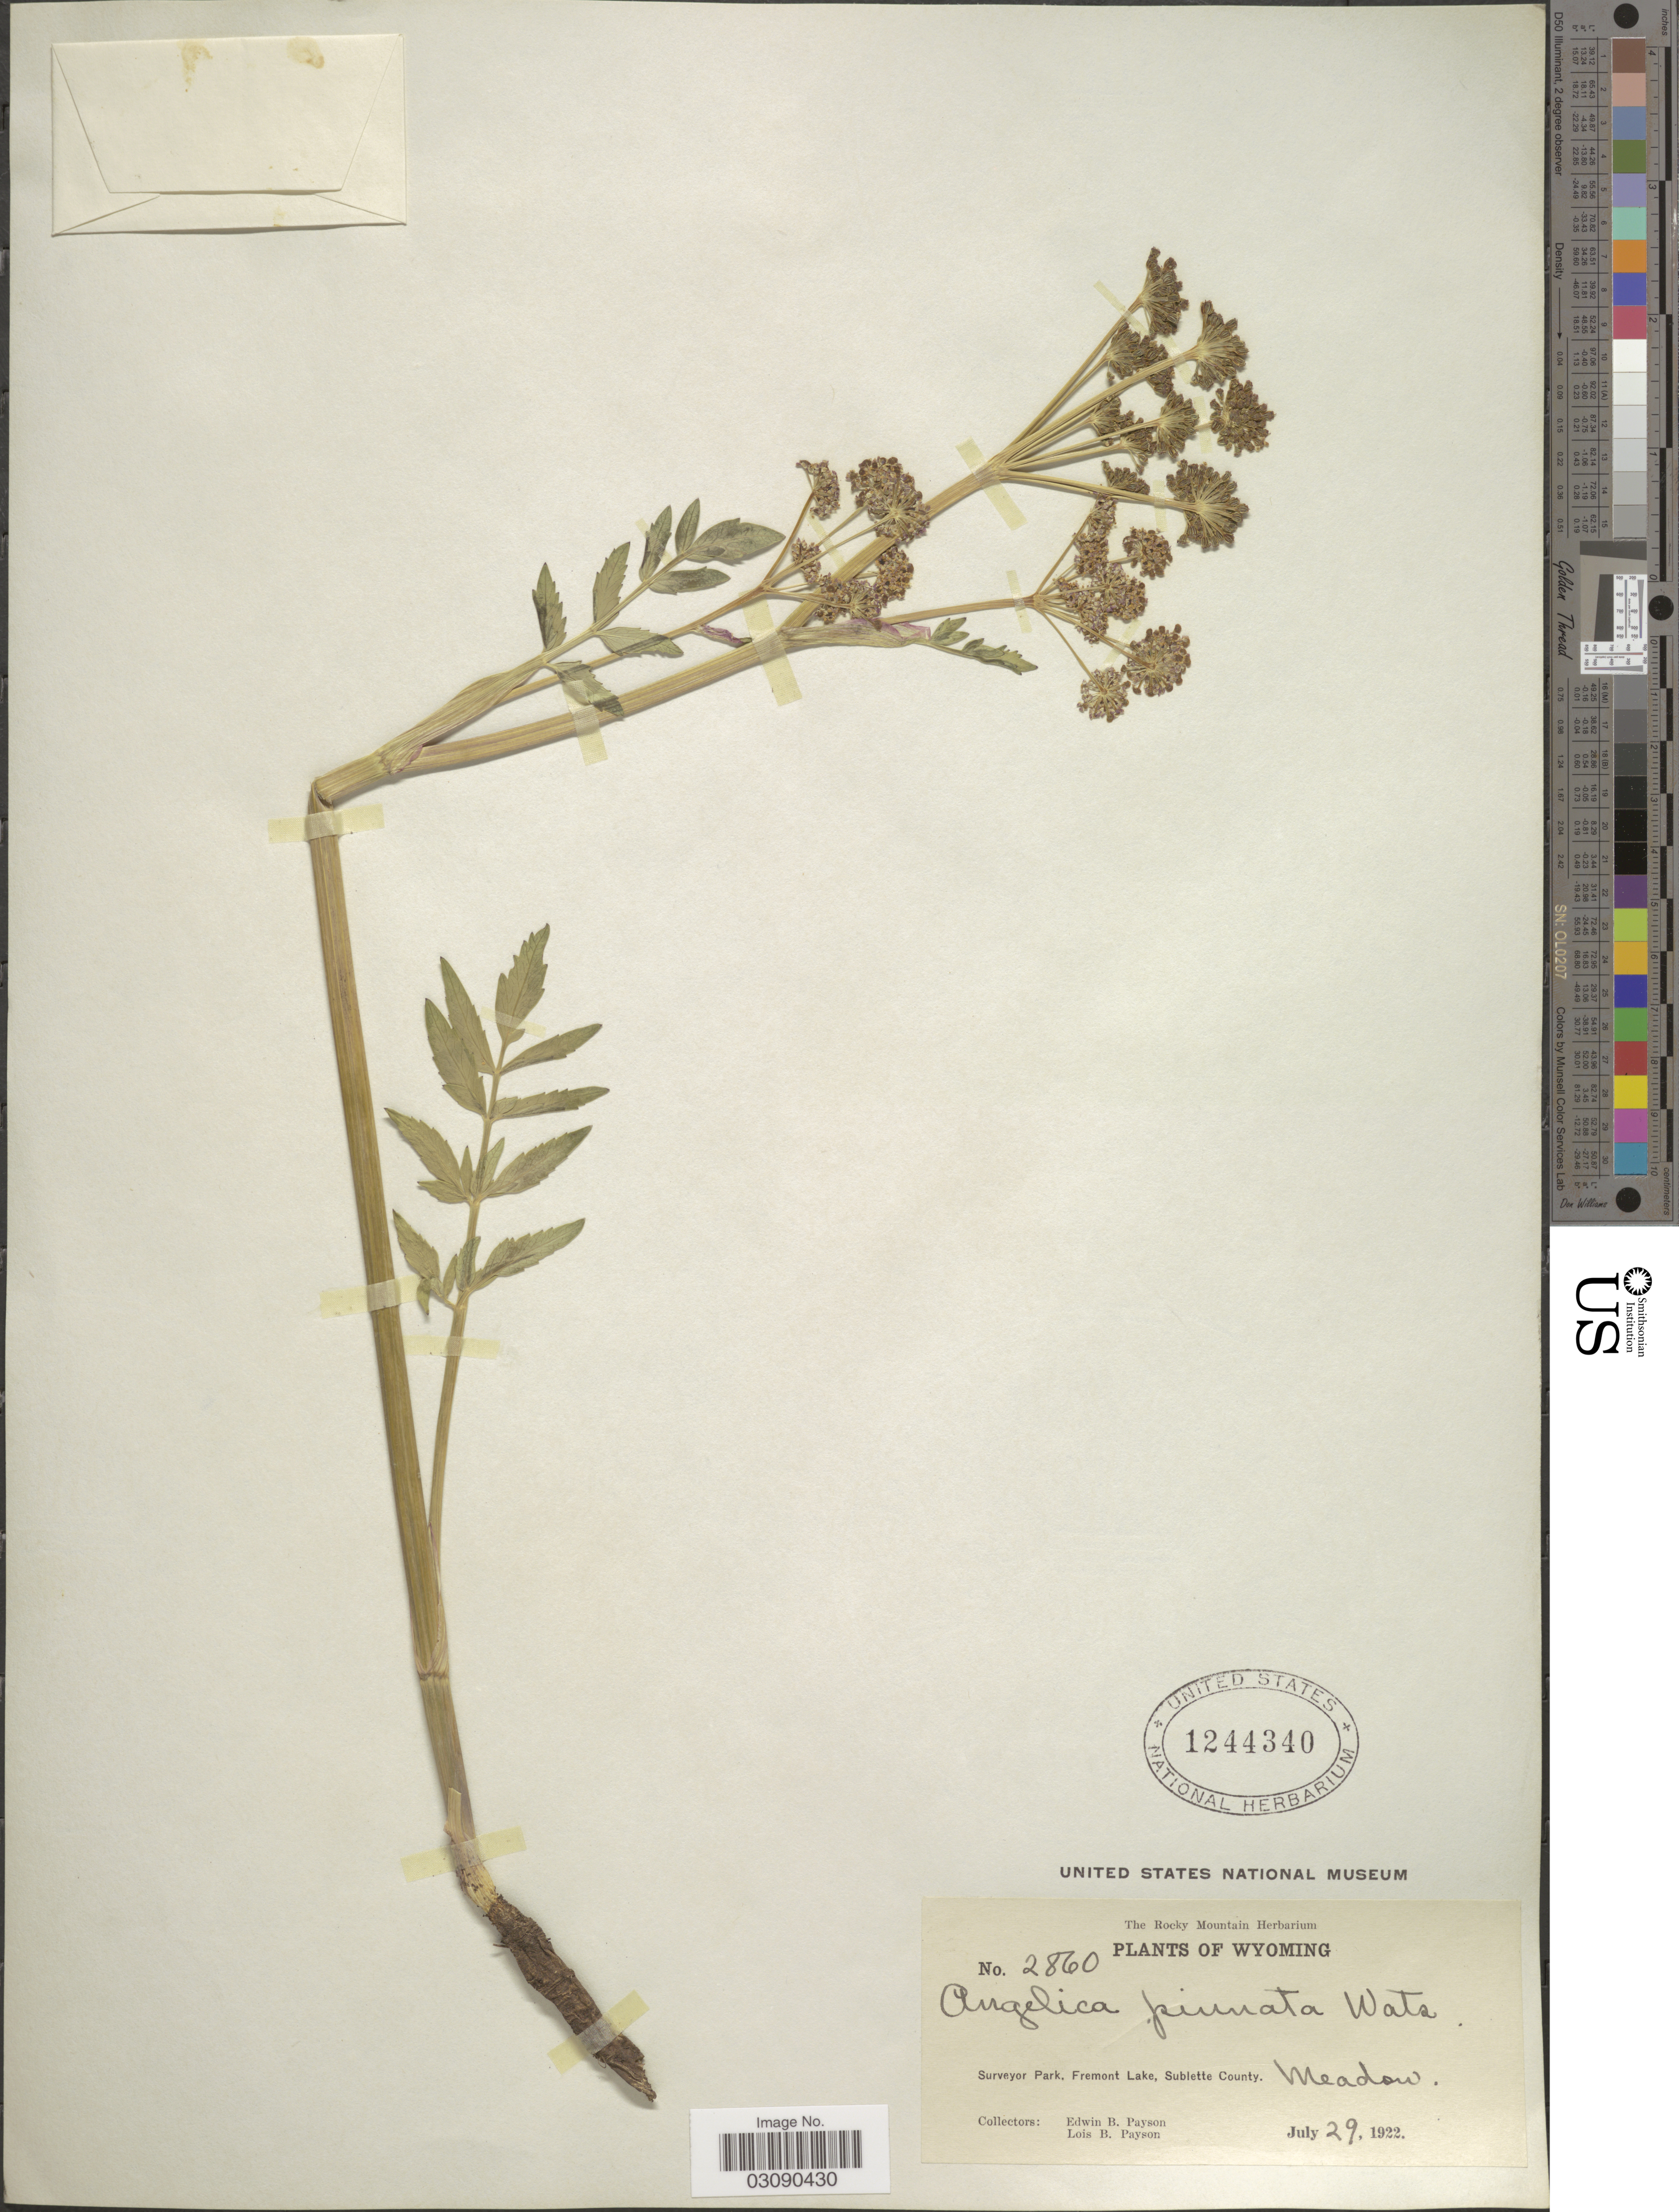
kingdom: Plantae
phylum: Tracheophyta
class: Magnoliopsida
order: Apiales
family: Apiaceae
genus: Angelica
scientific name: Angelica pinnata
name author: S. Watson in C. King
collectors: E. B. Payson & L. Payson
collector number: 2860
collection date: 1922-07-29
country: United States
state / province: Wyoming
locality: Surveyor Park, Fremont Lake, Sublette County.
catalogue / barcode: US 1244340